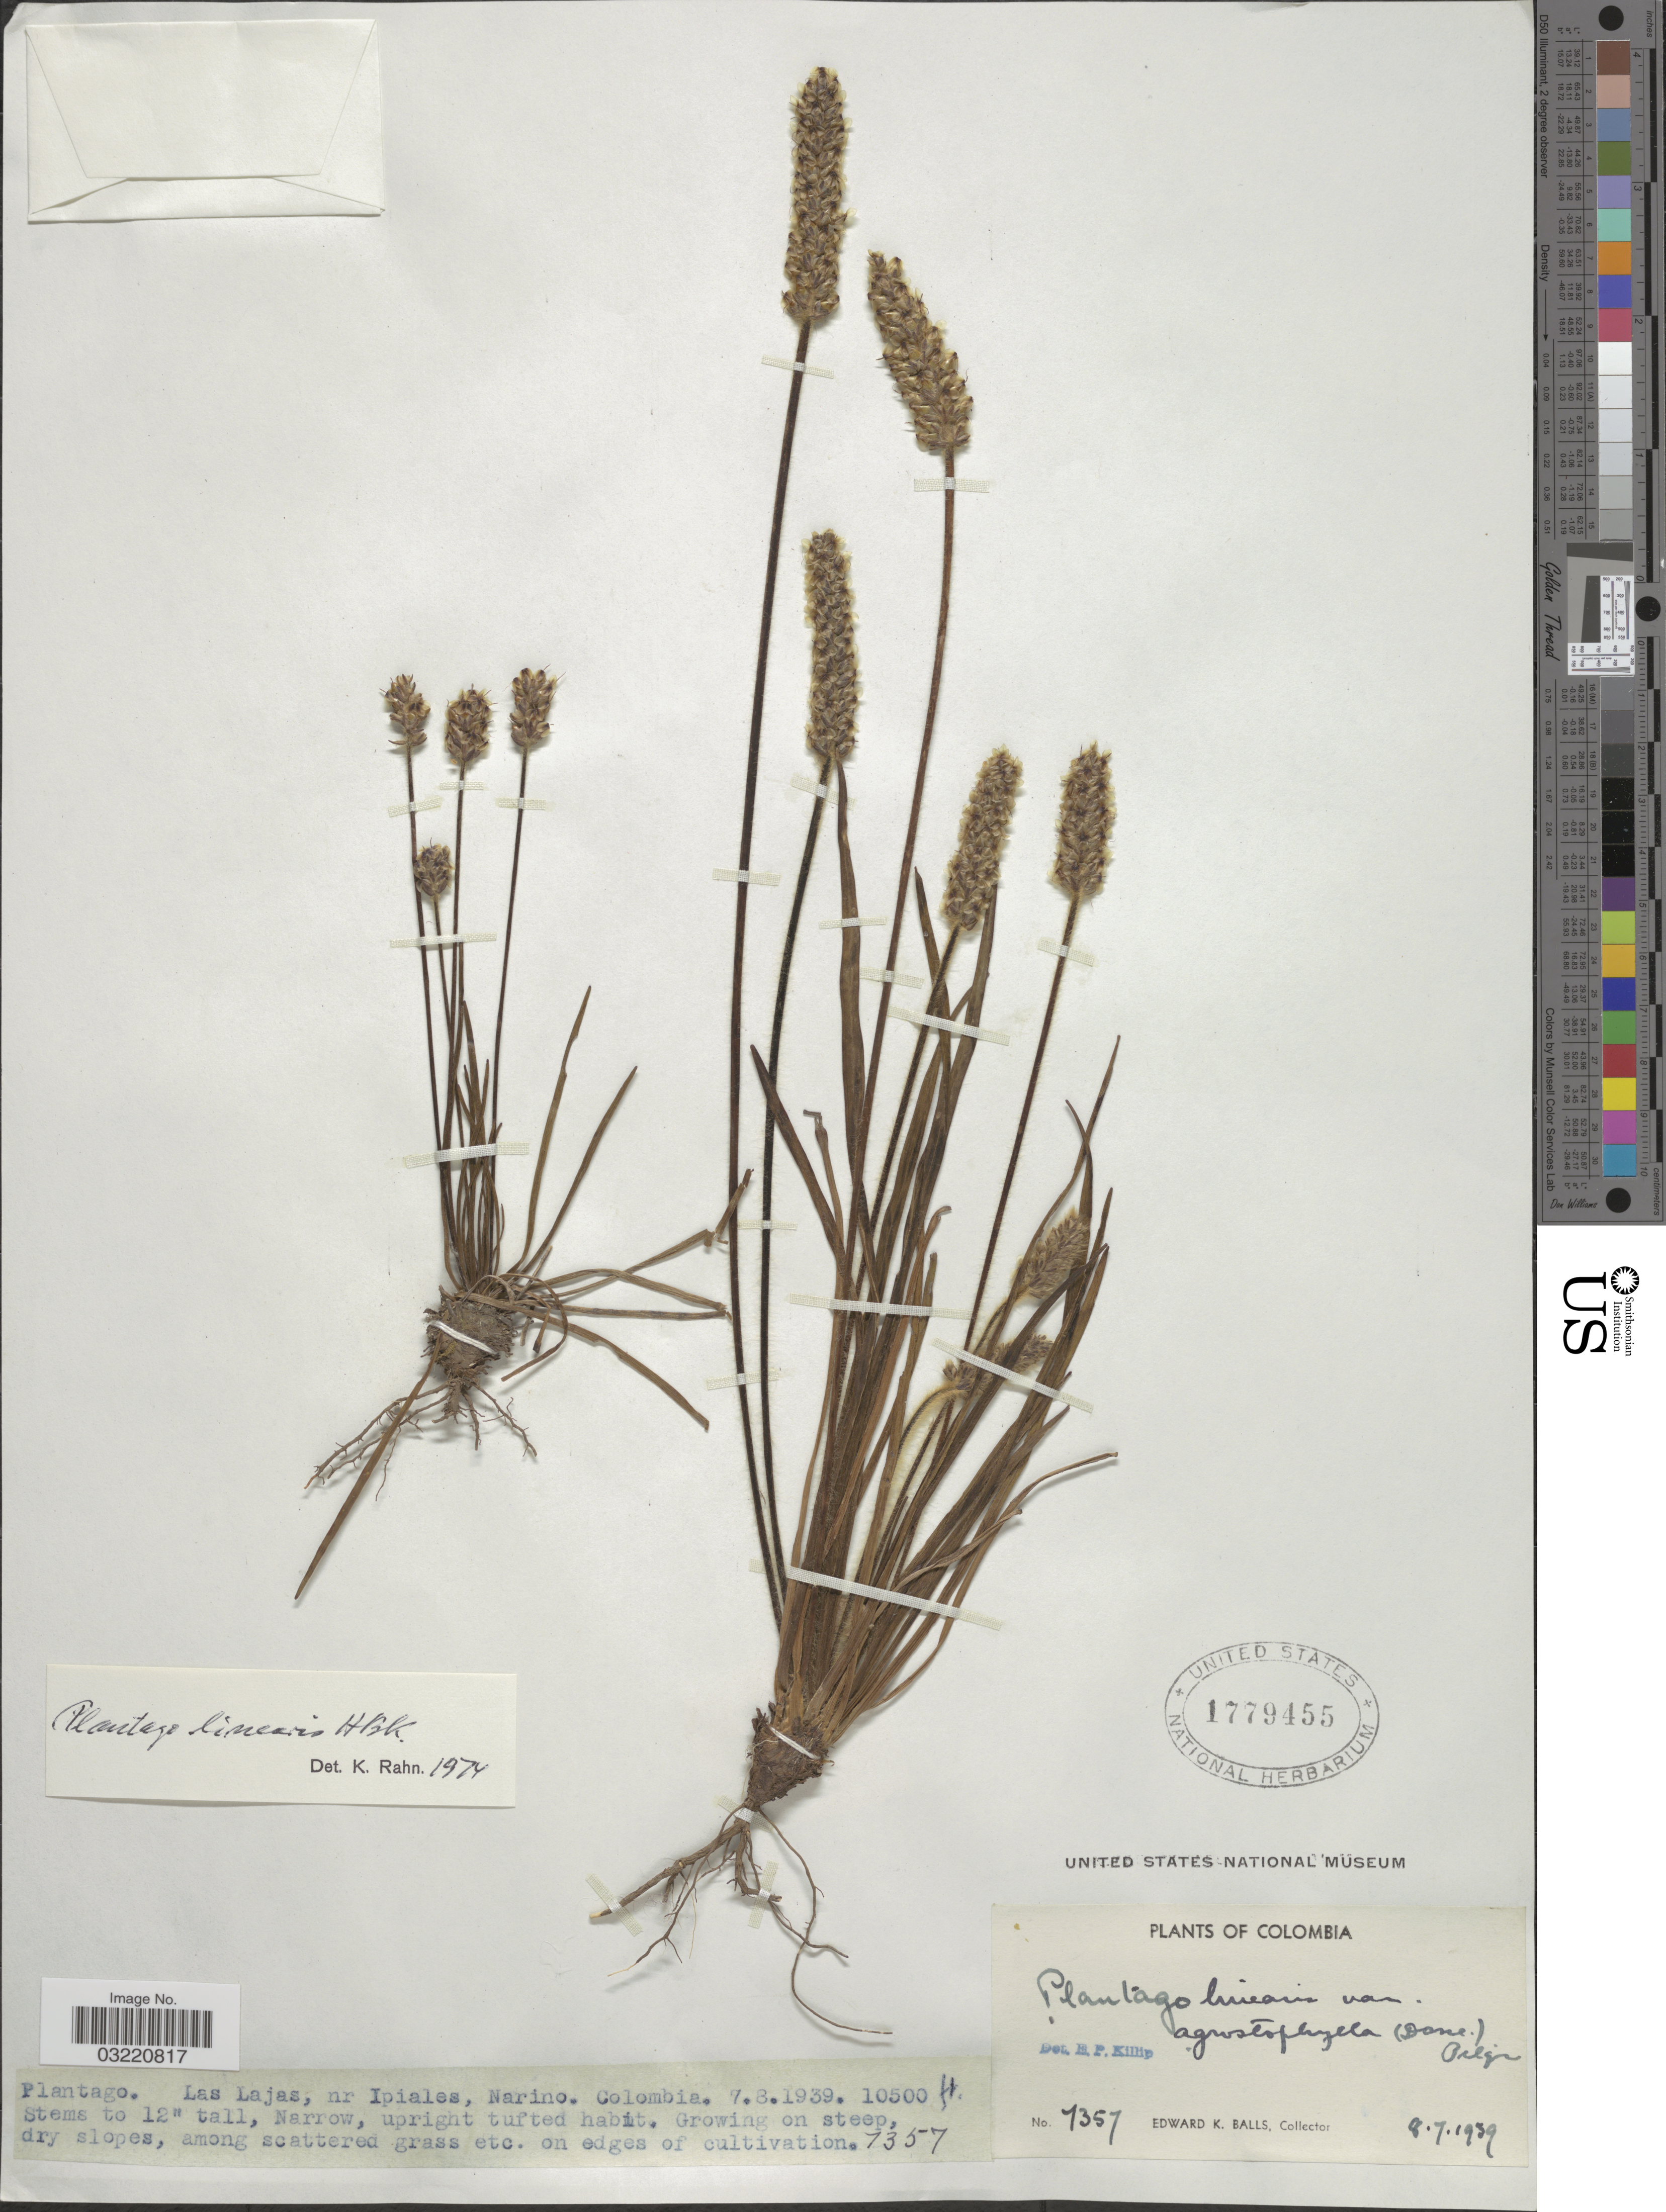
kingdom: Plantae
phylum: Tracheophyta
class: Magnoliopsida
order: Lamiales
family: Plantaginaceae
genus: Plantago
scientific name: Plantago linearis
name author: Kunth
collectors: E. K. Balls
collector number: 7357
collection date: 1939-08-07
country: Colombia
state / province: Nariño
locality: Las Lajas, nr Ipiales.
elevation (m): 3200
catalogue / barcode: US 1779455